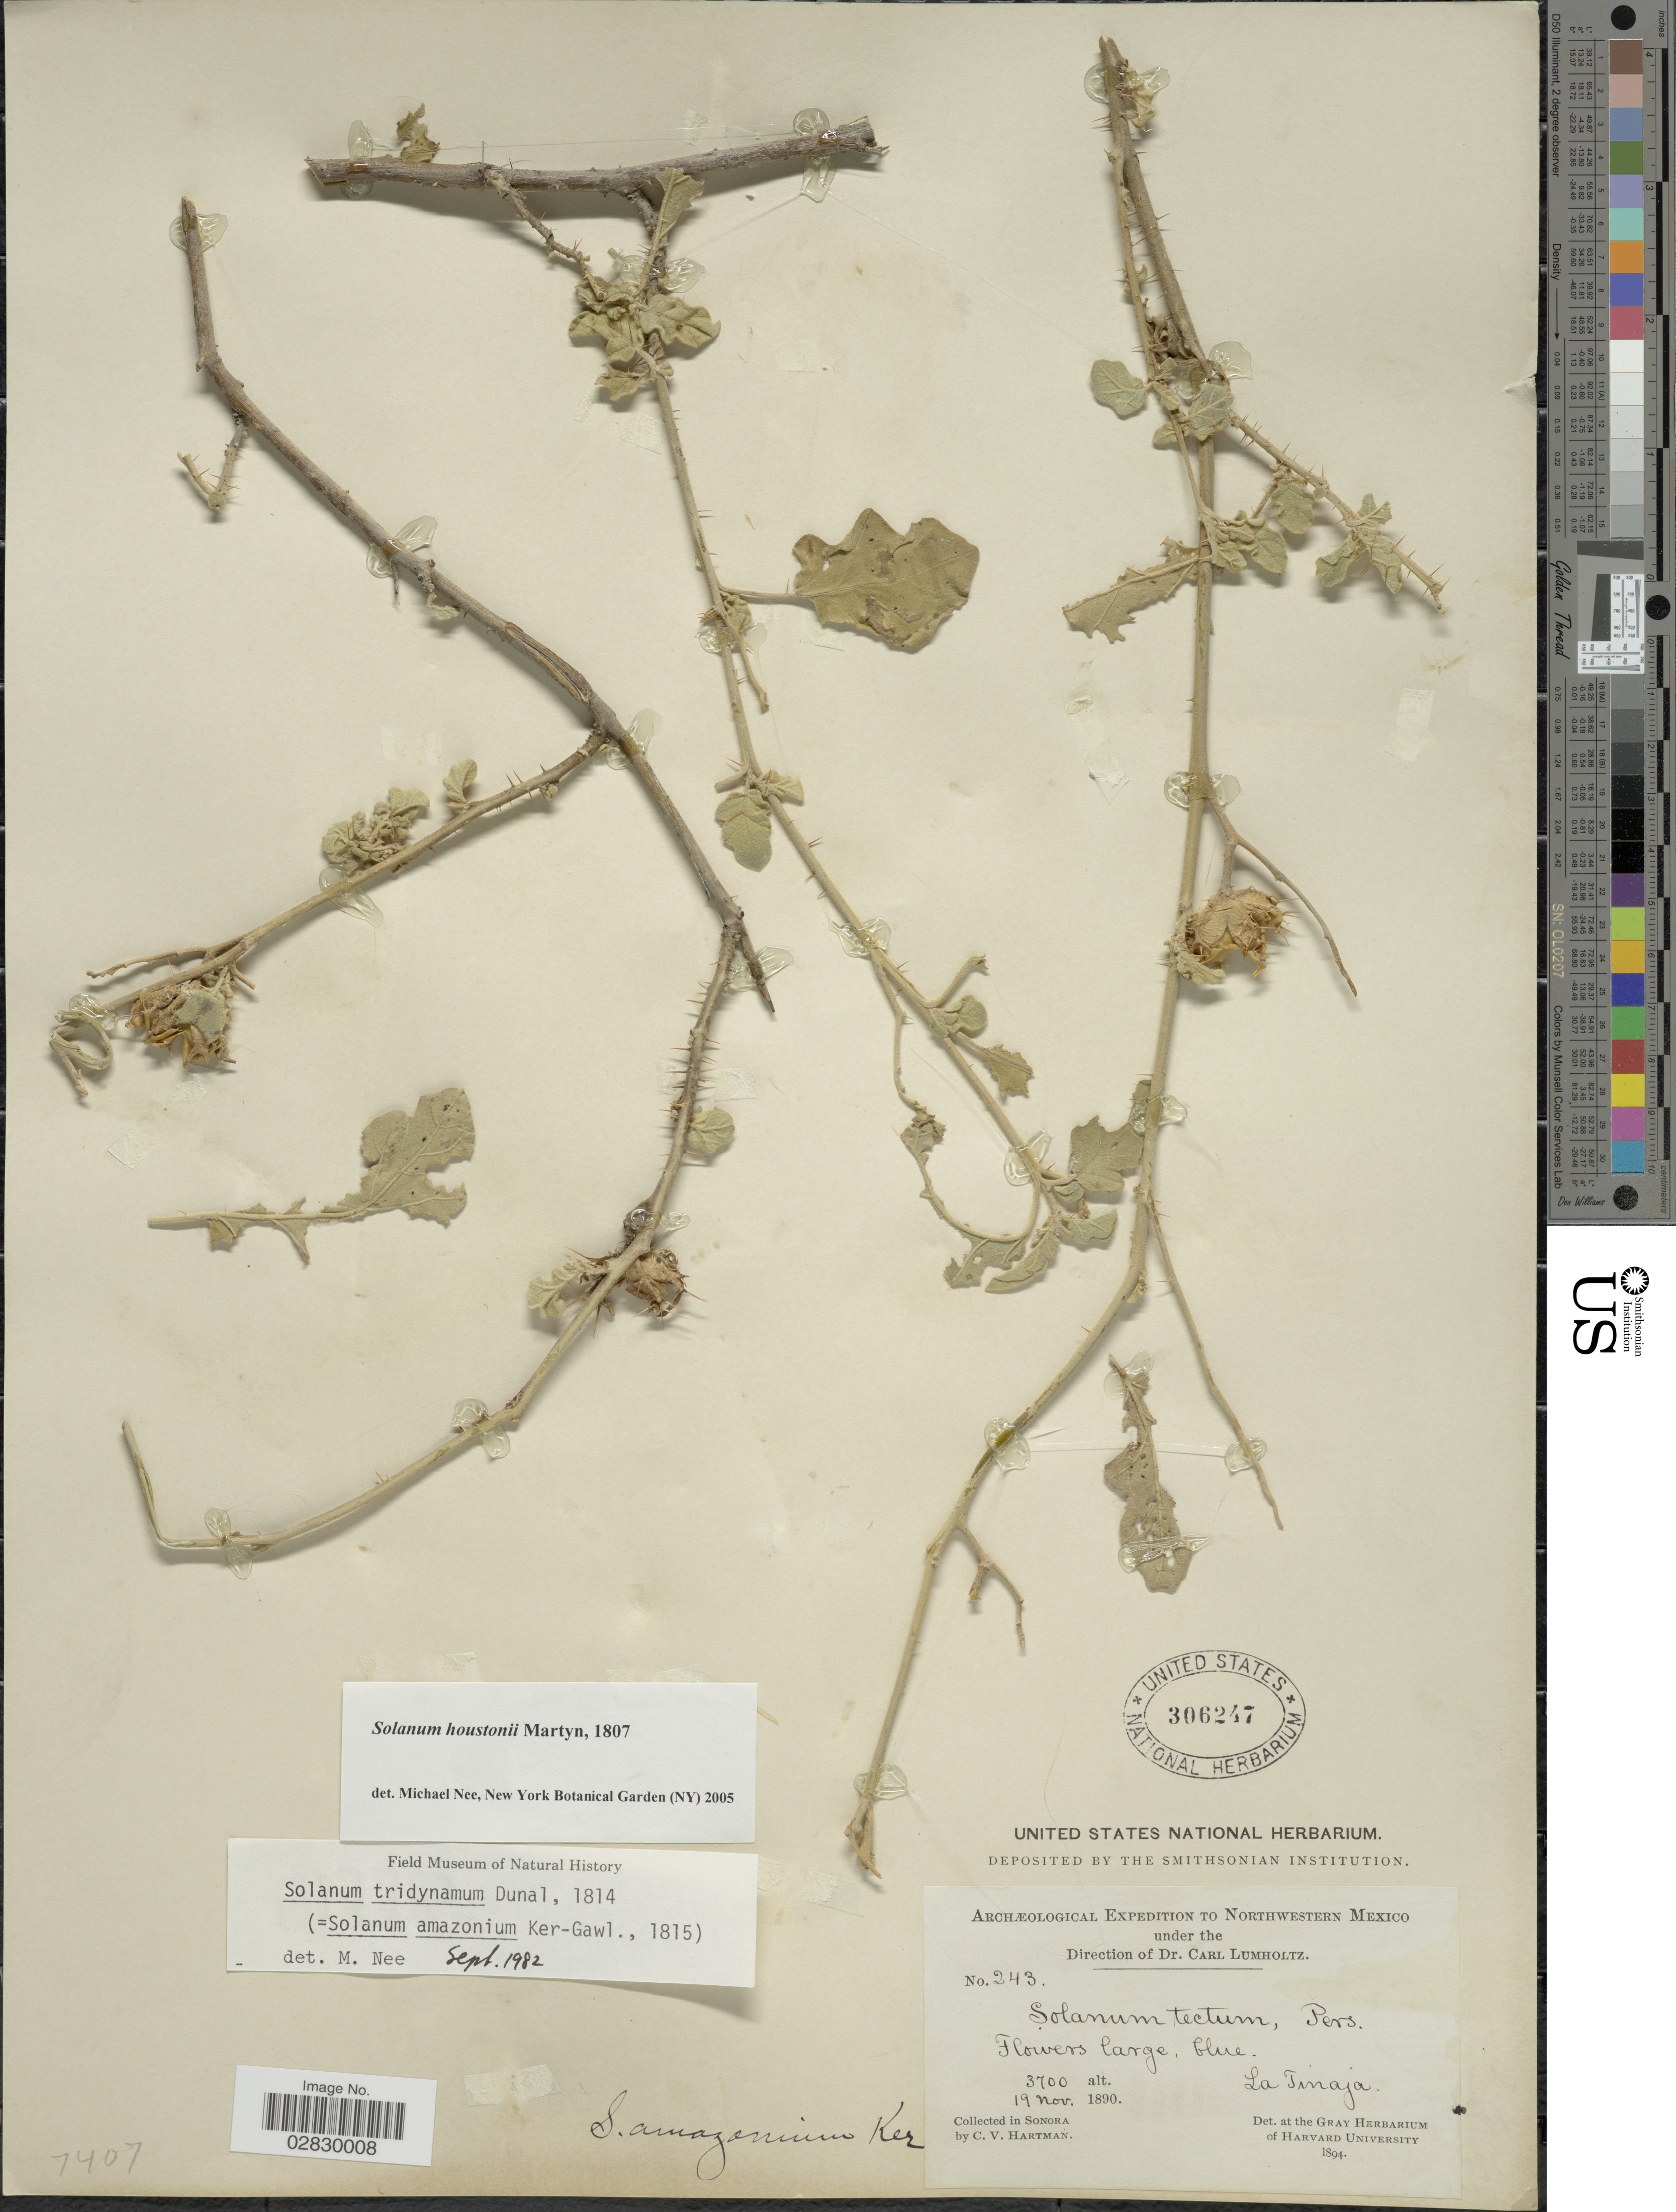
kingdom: Plantae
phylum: Tracheophyta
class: Magnoliopsida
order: Solanales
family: Solanaceae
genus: Solanum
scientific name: Solanum houstonii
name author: Dunal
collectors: C. V. Hartman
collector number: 243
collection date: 1890-11-19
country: Mexico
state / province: Sonora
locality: Northwestern Mexico, La Tinaja.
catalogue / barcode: US 306247